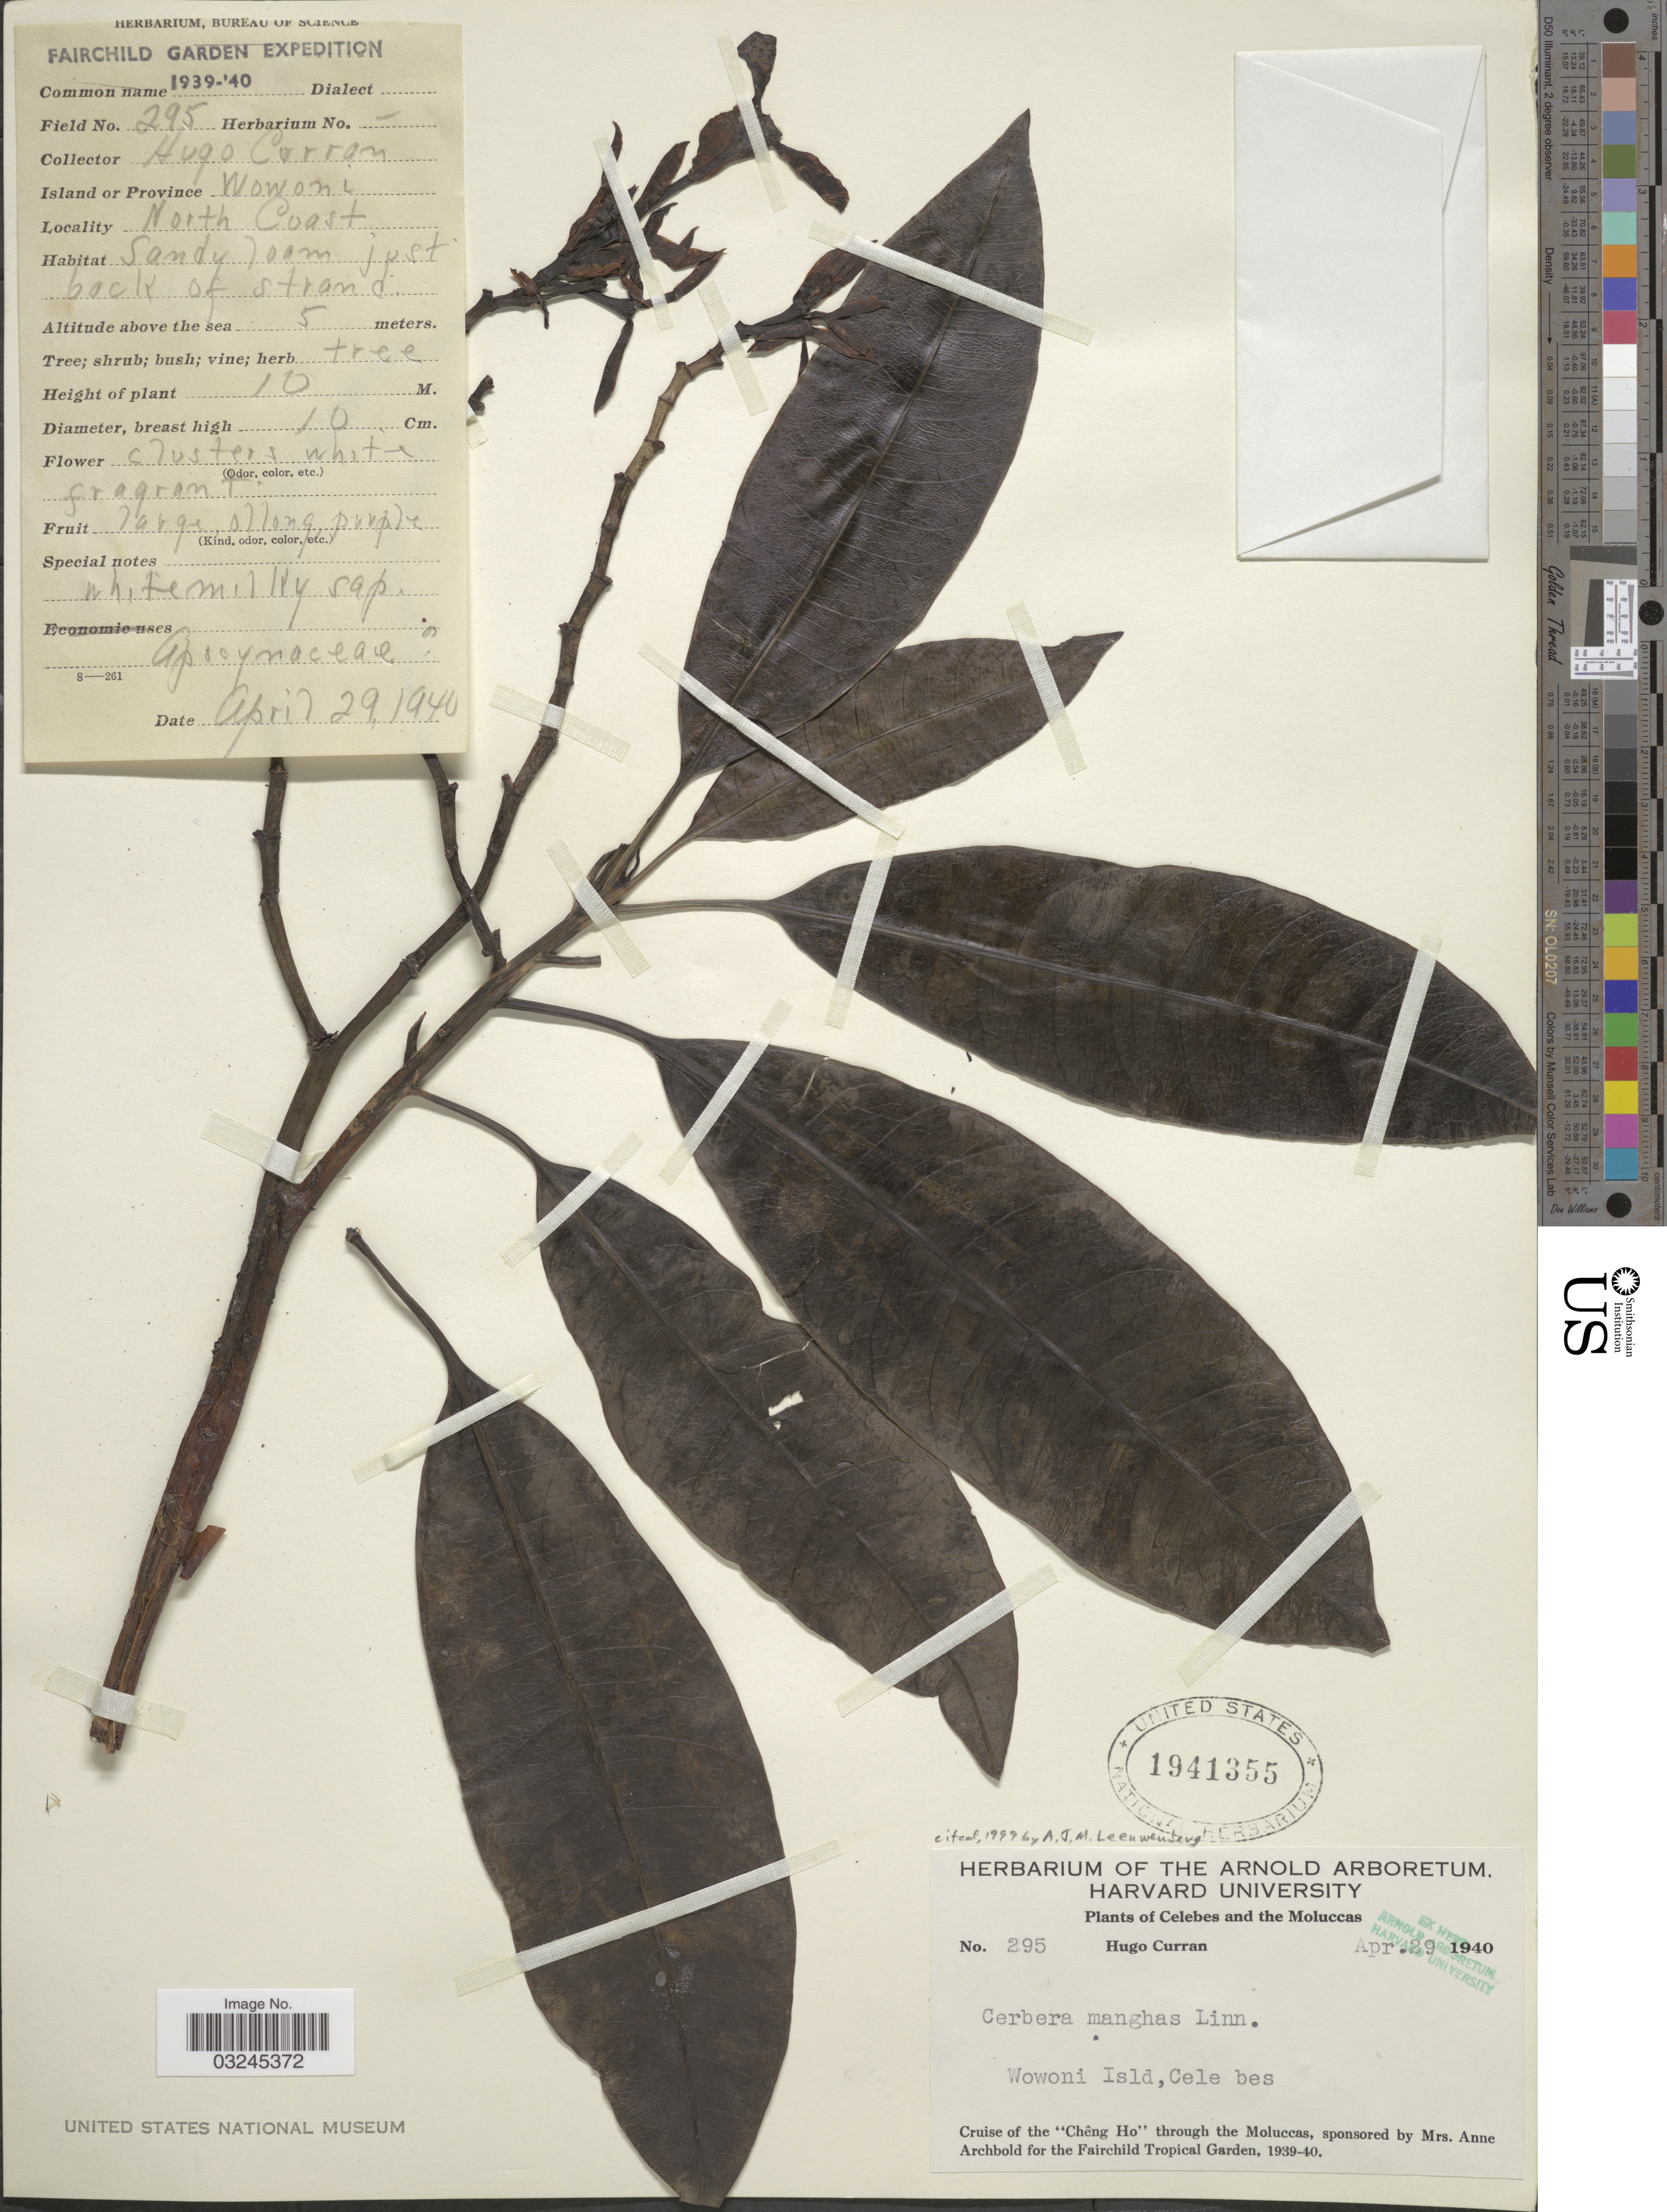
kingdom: Plantae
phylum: Tracheophyta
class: Magnoliopsida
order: Gentianales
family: Apocynaceae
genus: Cerbera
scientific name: Cerbera manghas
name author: L.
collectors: H. Curran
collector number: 295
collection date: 1940-04-29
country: Indonesia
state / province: Maluku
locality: Celebes and the Moluccas. Wowoni Island, Cele bes. North Coast.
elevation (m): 5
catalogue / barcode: US 1941355